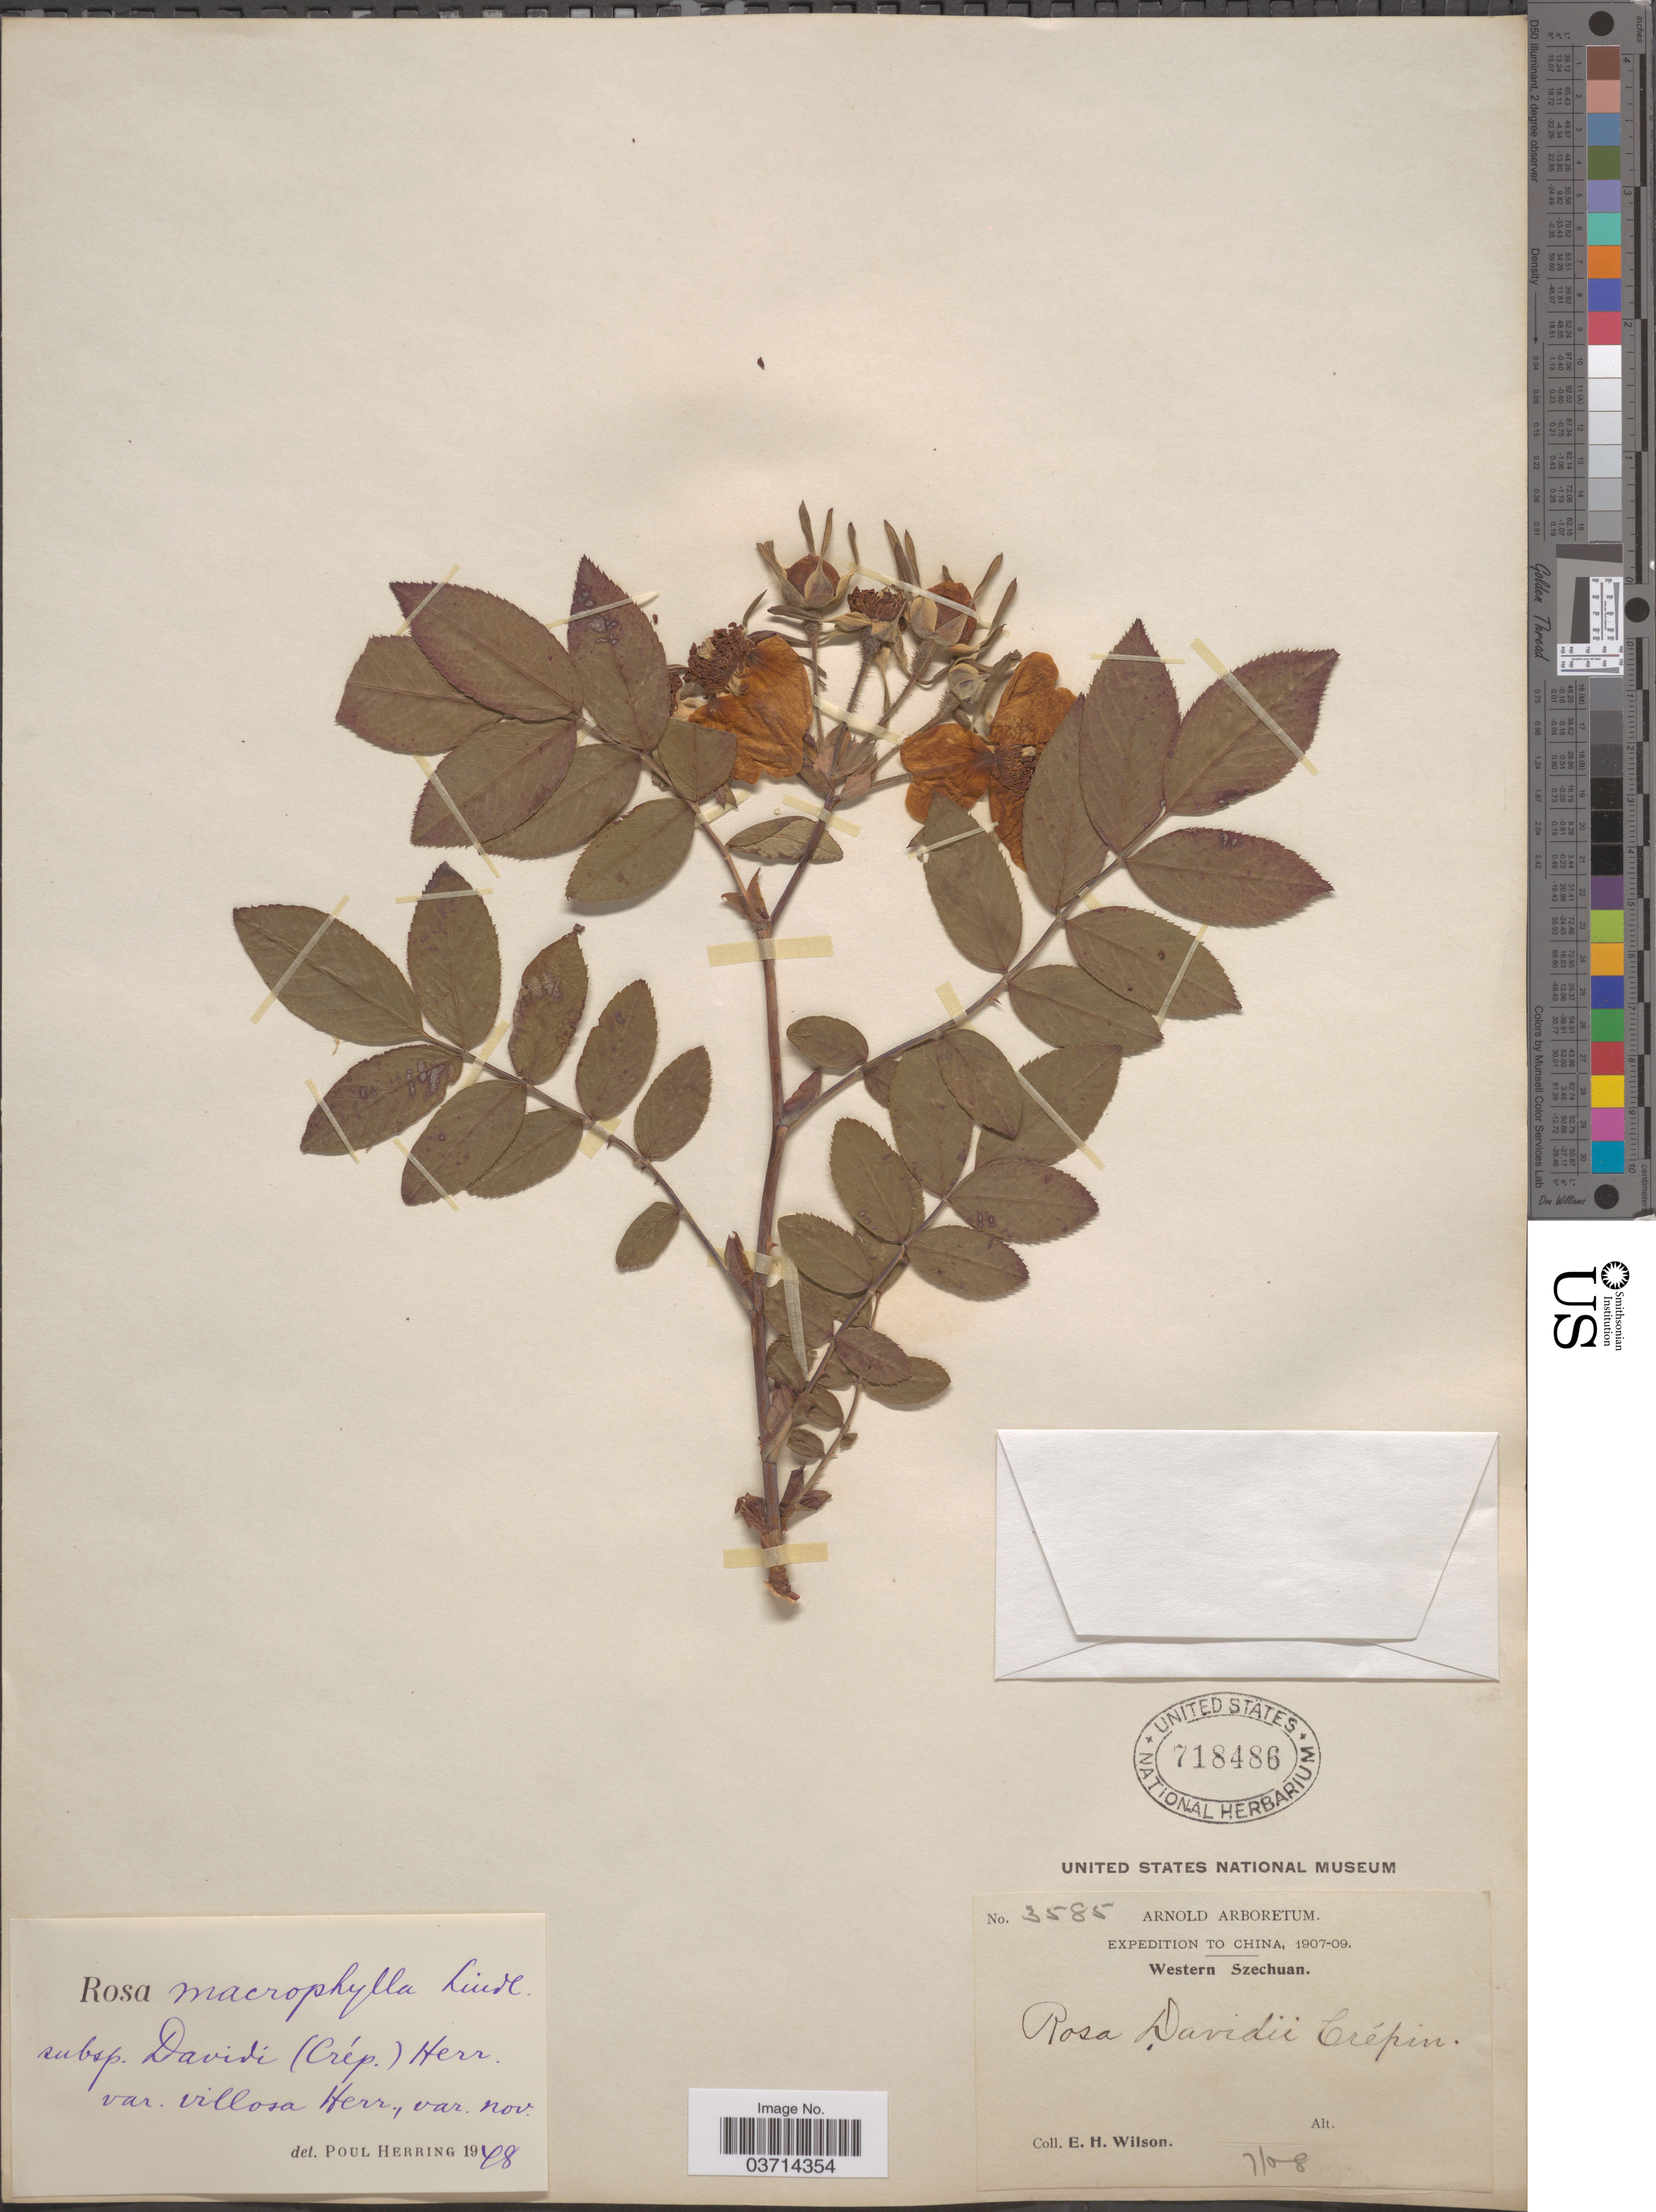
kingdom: Plantae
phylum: Tracheophyta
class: Magnoliopsida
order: Rosales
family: Rosaceae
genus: Rosa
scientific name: Rosa davidi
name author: Crép.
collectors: E. Wilson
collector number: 3585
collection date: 1908-07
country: China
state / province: Sichuan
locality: Western Szechuan.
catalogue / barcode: US 718486